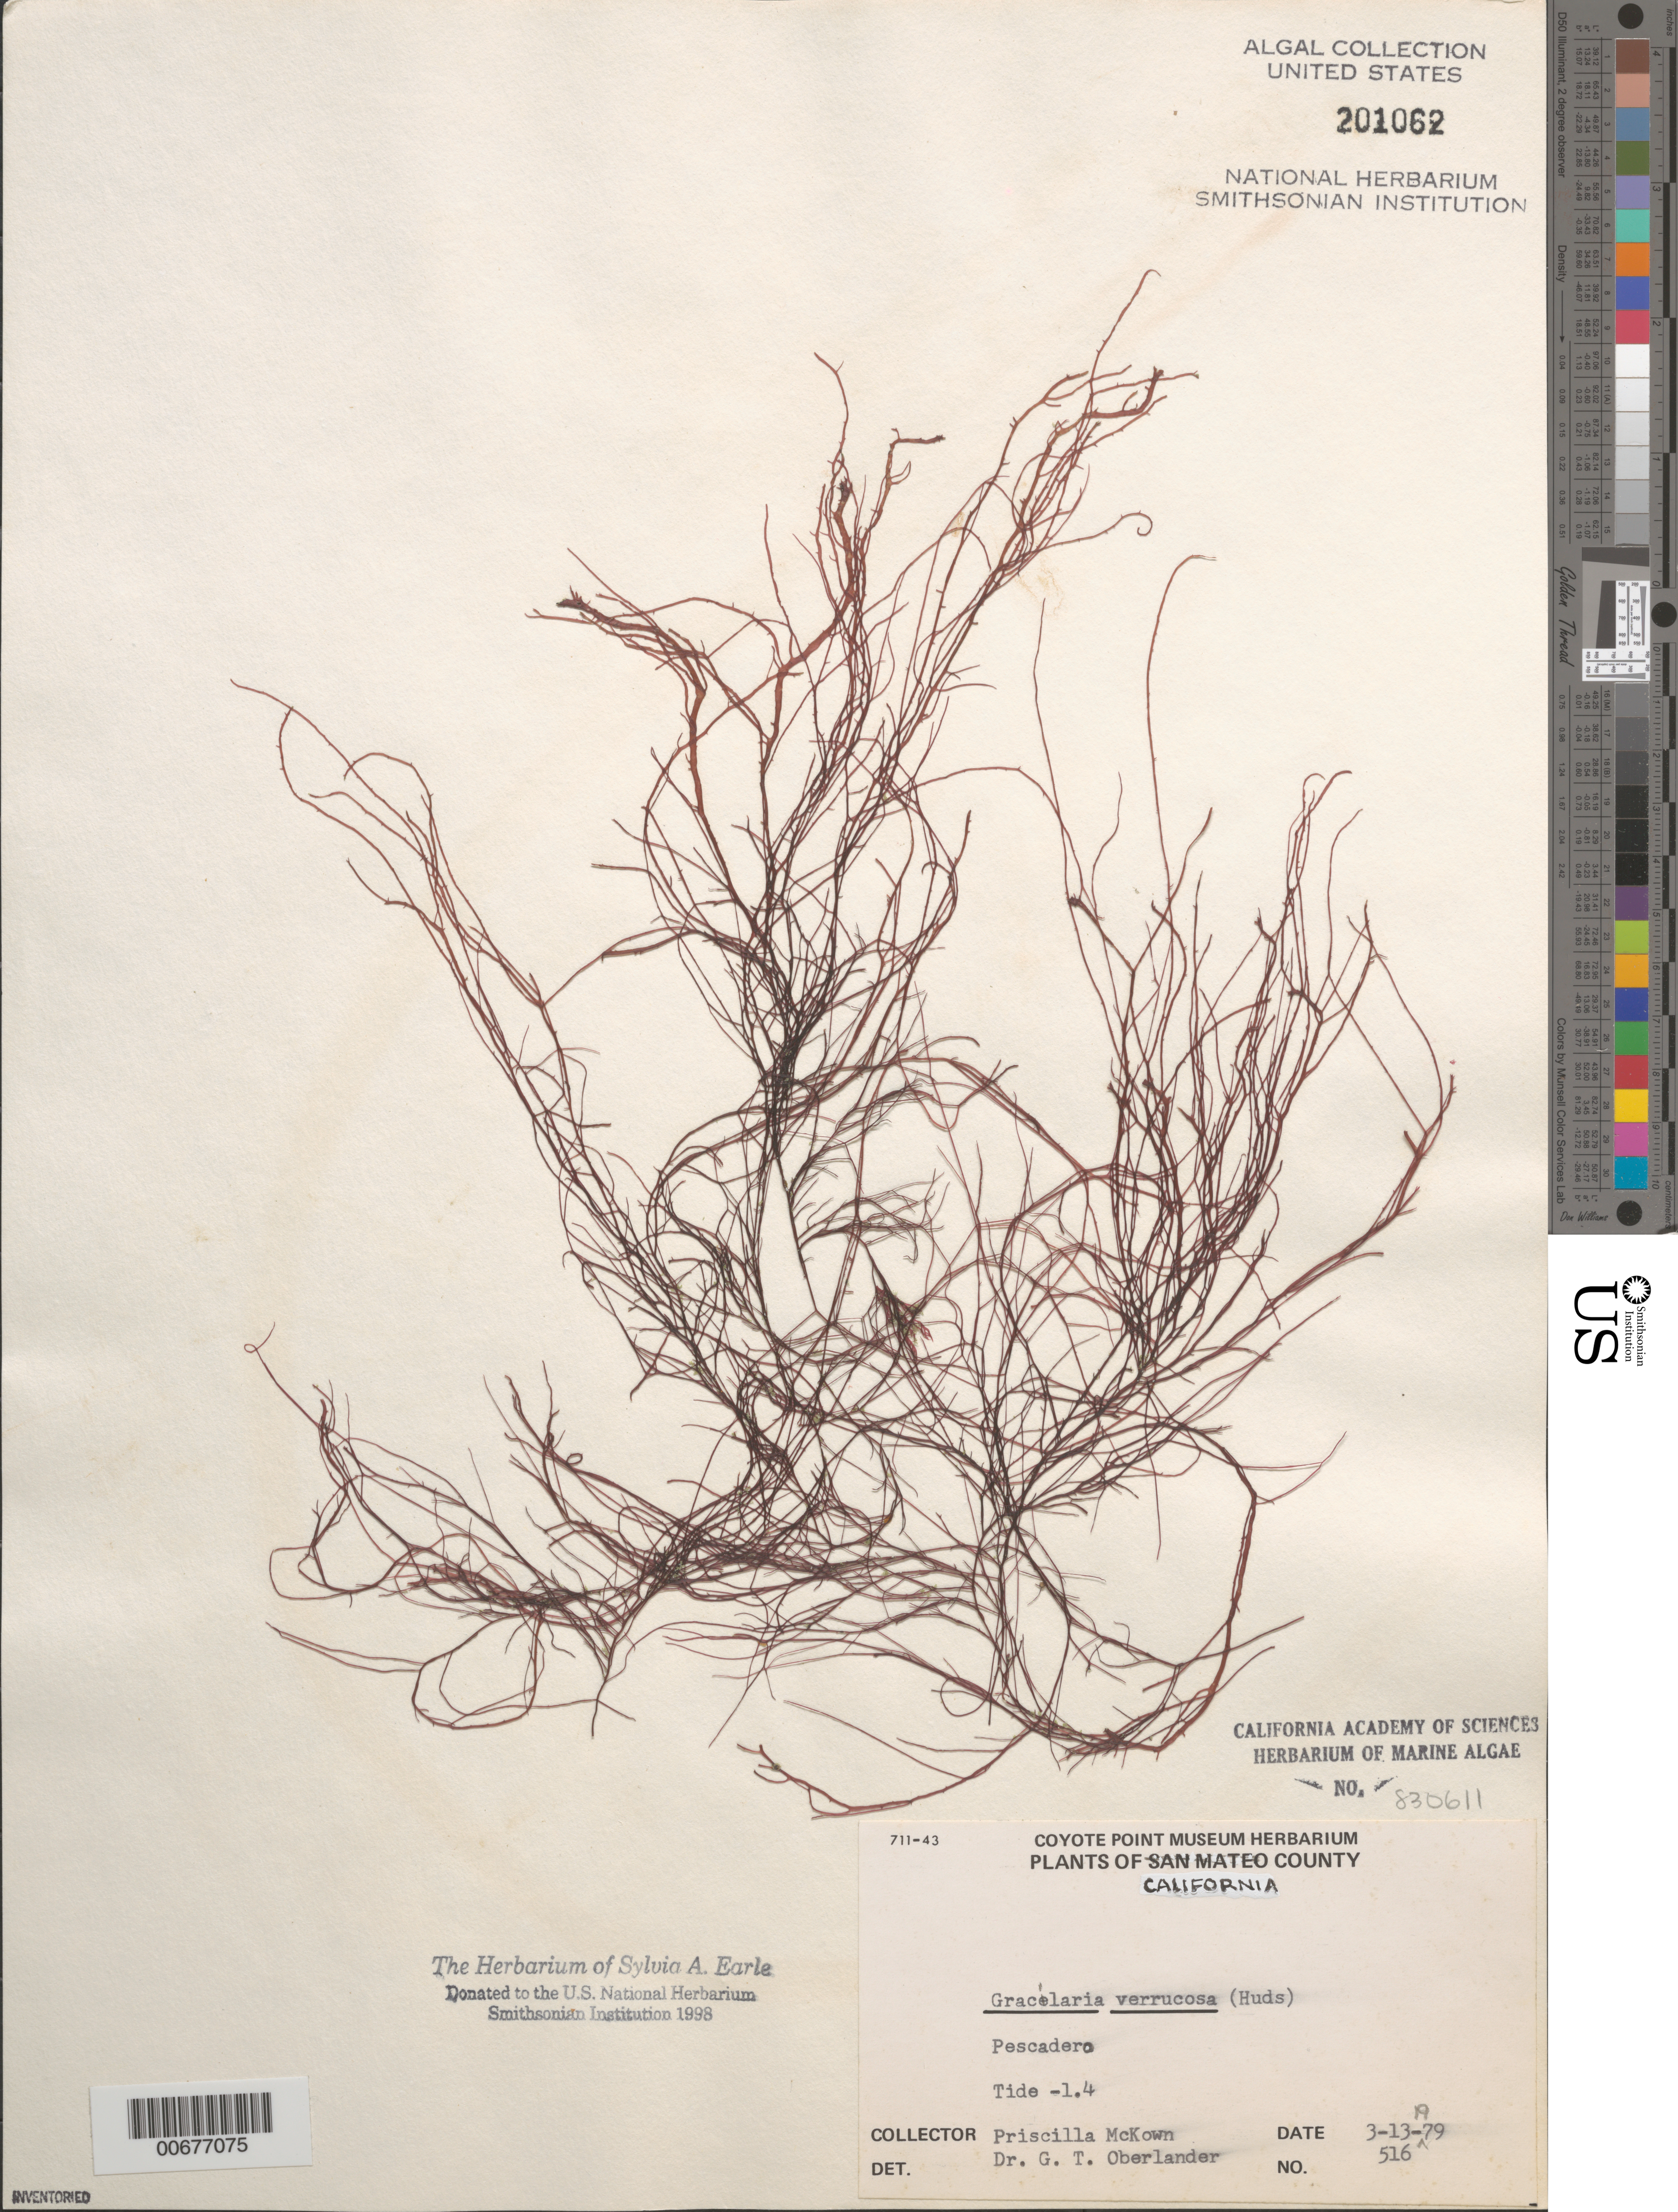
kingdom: Plantae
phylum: Rhodophyta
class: Florideophyceae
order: Gracilariales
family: Gracilariaceae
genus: Gracilariopsis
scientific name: Gracilariopsis longissima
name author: (S.G. Gmel.) Steentoft et al.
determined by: Algae name updating Project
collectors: P. McKown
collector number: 516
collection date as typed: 13 Mar 1979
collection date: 1979-03-13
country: United States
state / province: California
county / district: San Mateo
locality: Pescadero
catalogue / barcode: US 201062